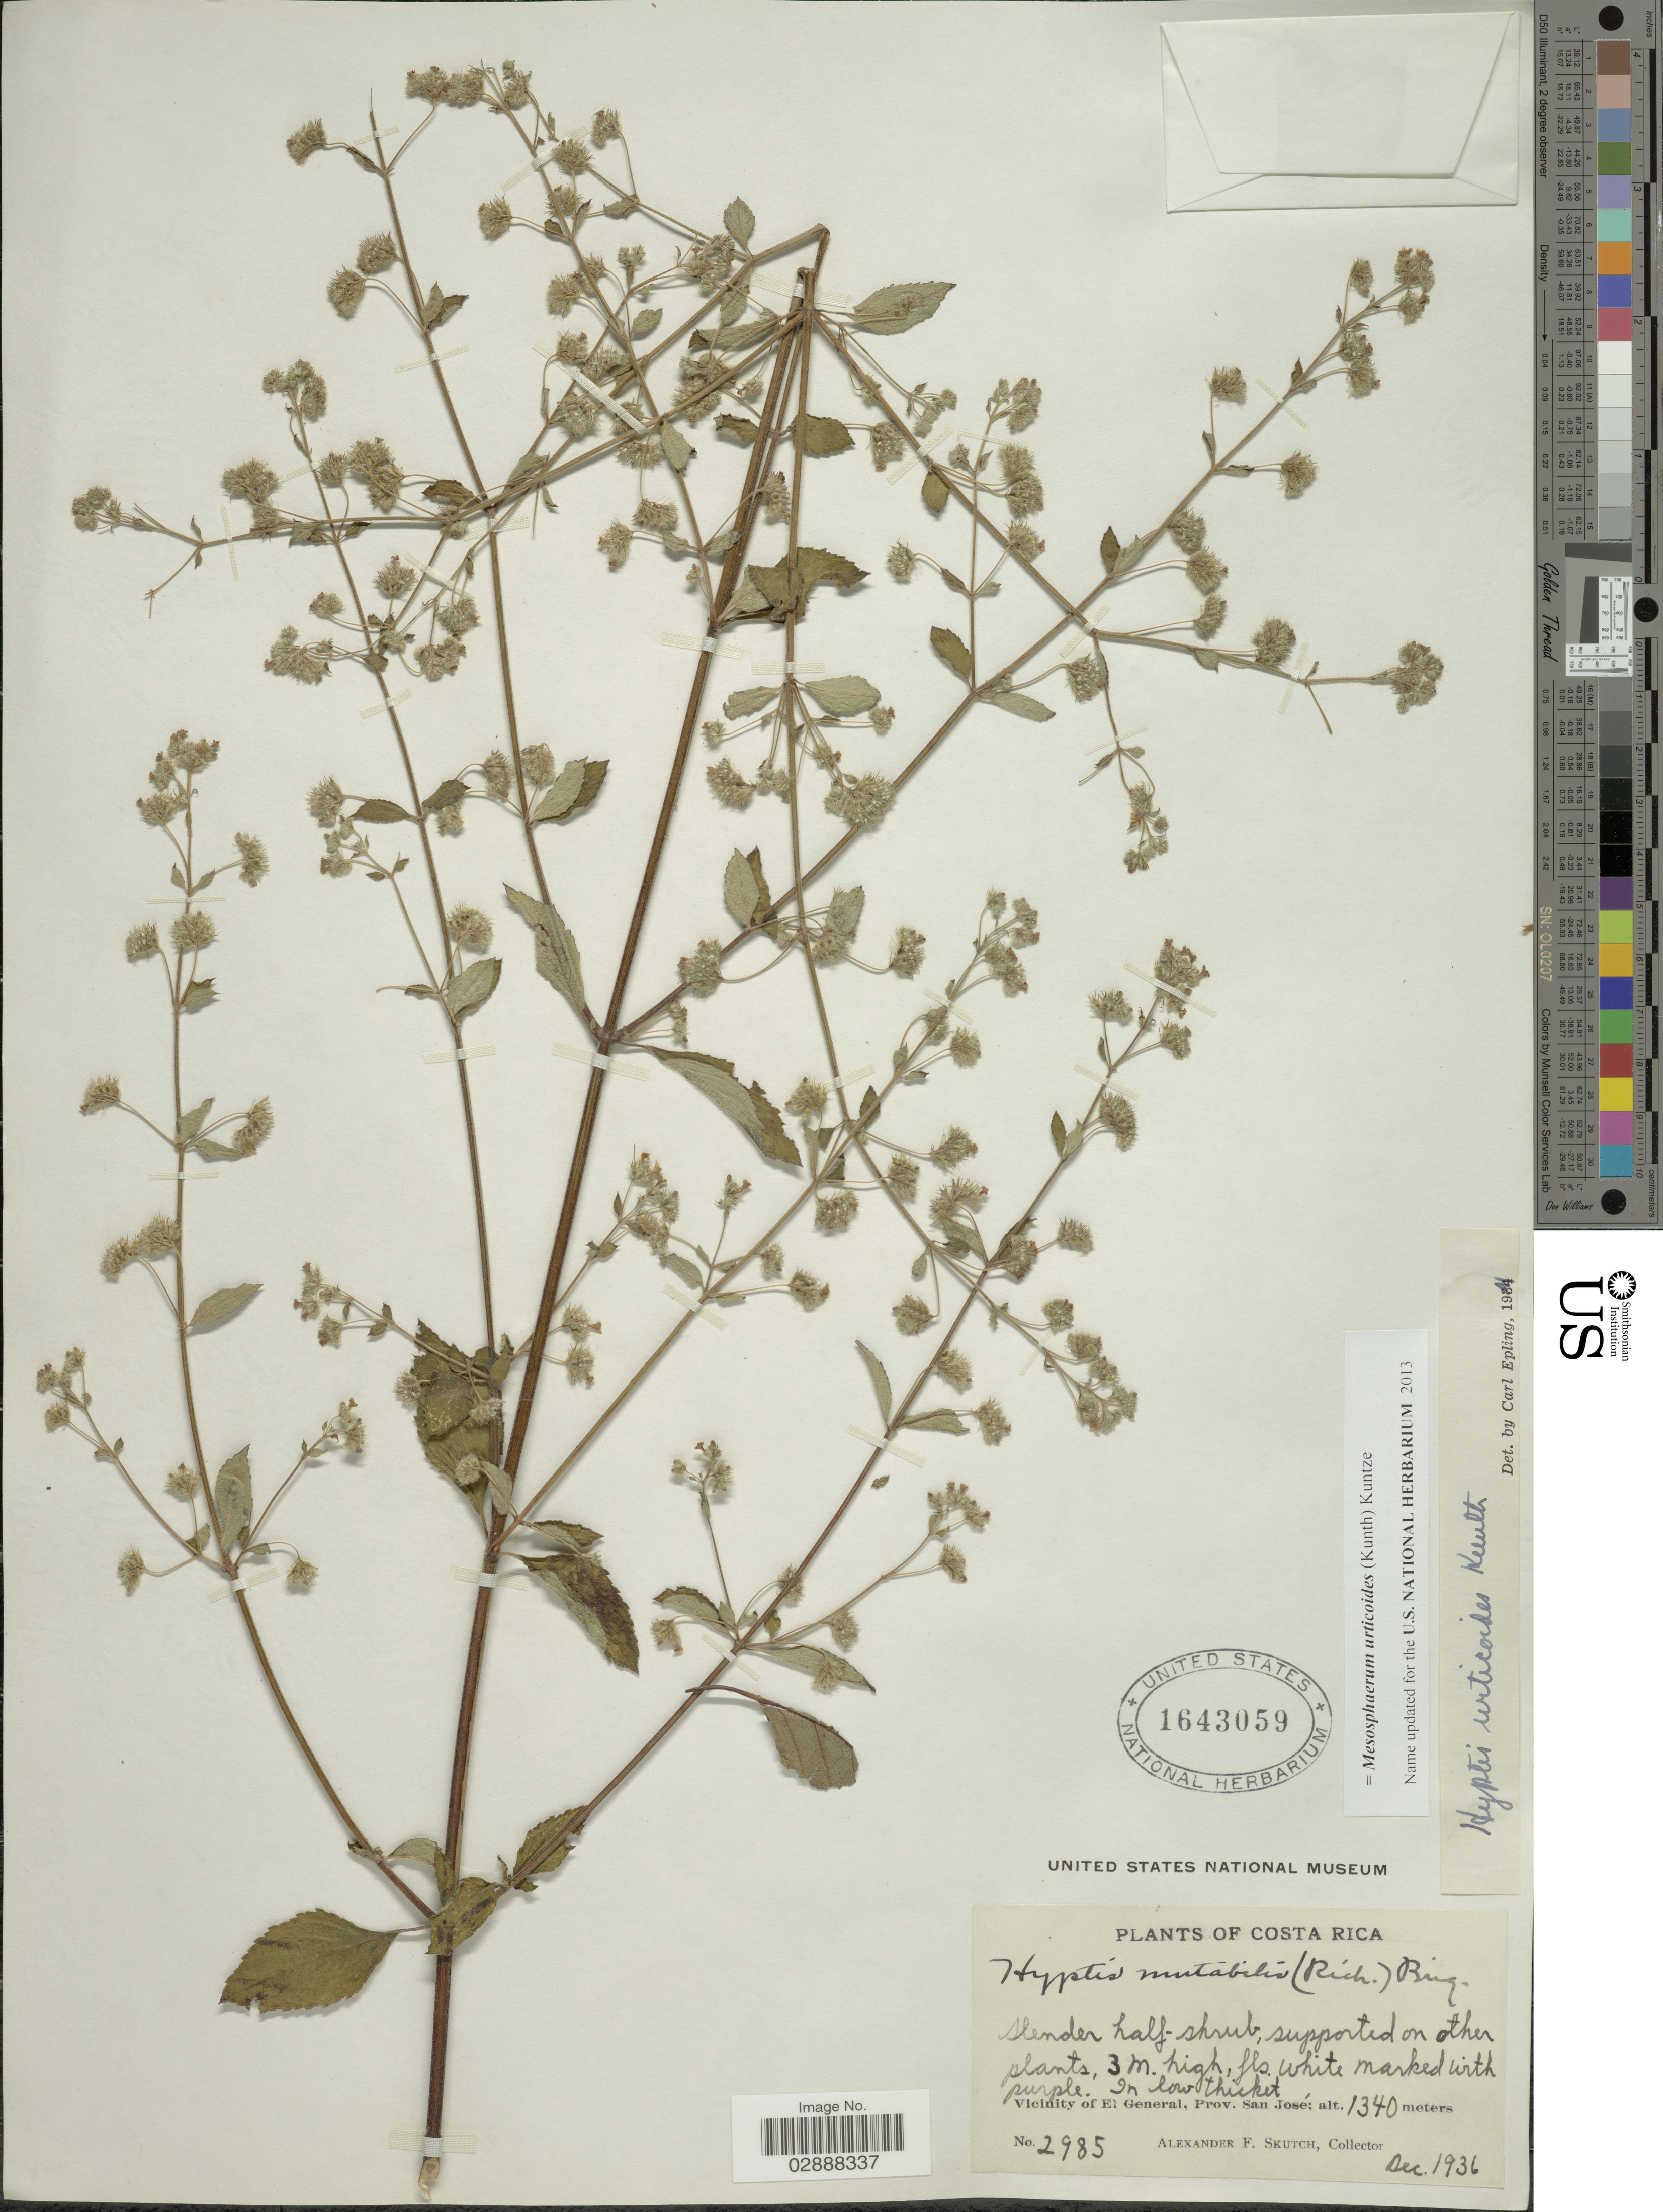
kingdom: Plantae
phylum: Tracheophyta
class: Magnoliopsida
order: Lamiales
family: Lamiaceae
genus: Mesosphaerum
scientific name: Mesosphaerum urticoides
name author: (Kunth) Kuntze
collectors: A. F. Skutch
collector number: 2985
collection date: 1936-12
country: Costa Rica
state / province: San José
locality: Vicinity of El General.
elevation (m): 1340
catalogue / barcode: US 1643059